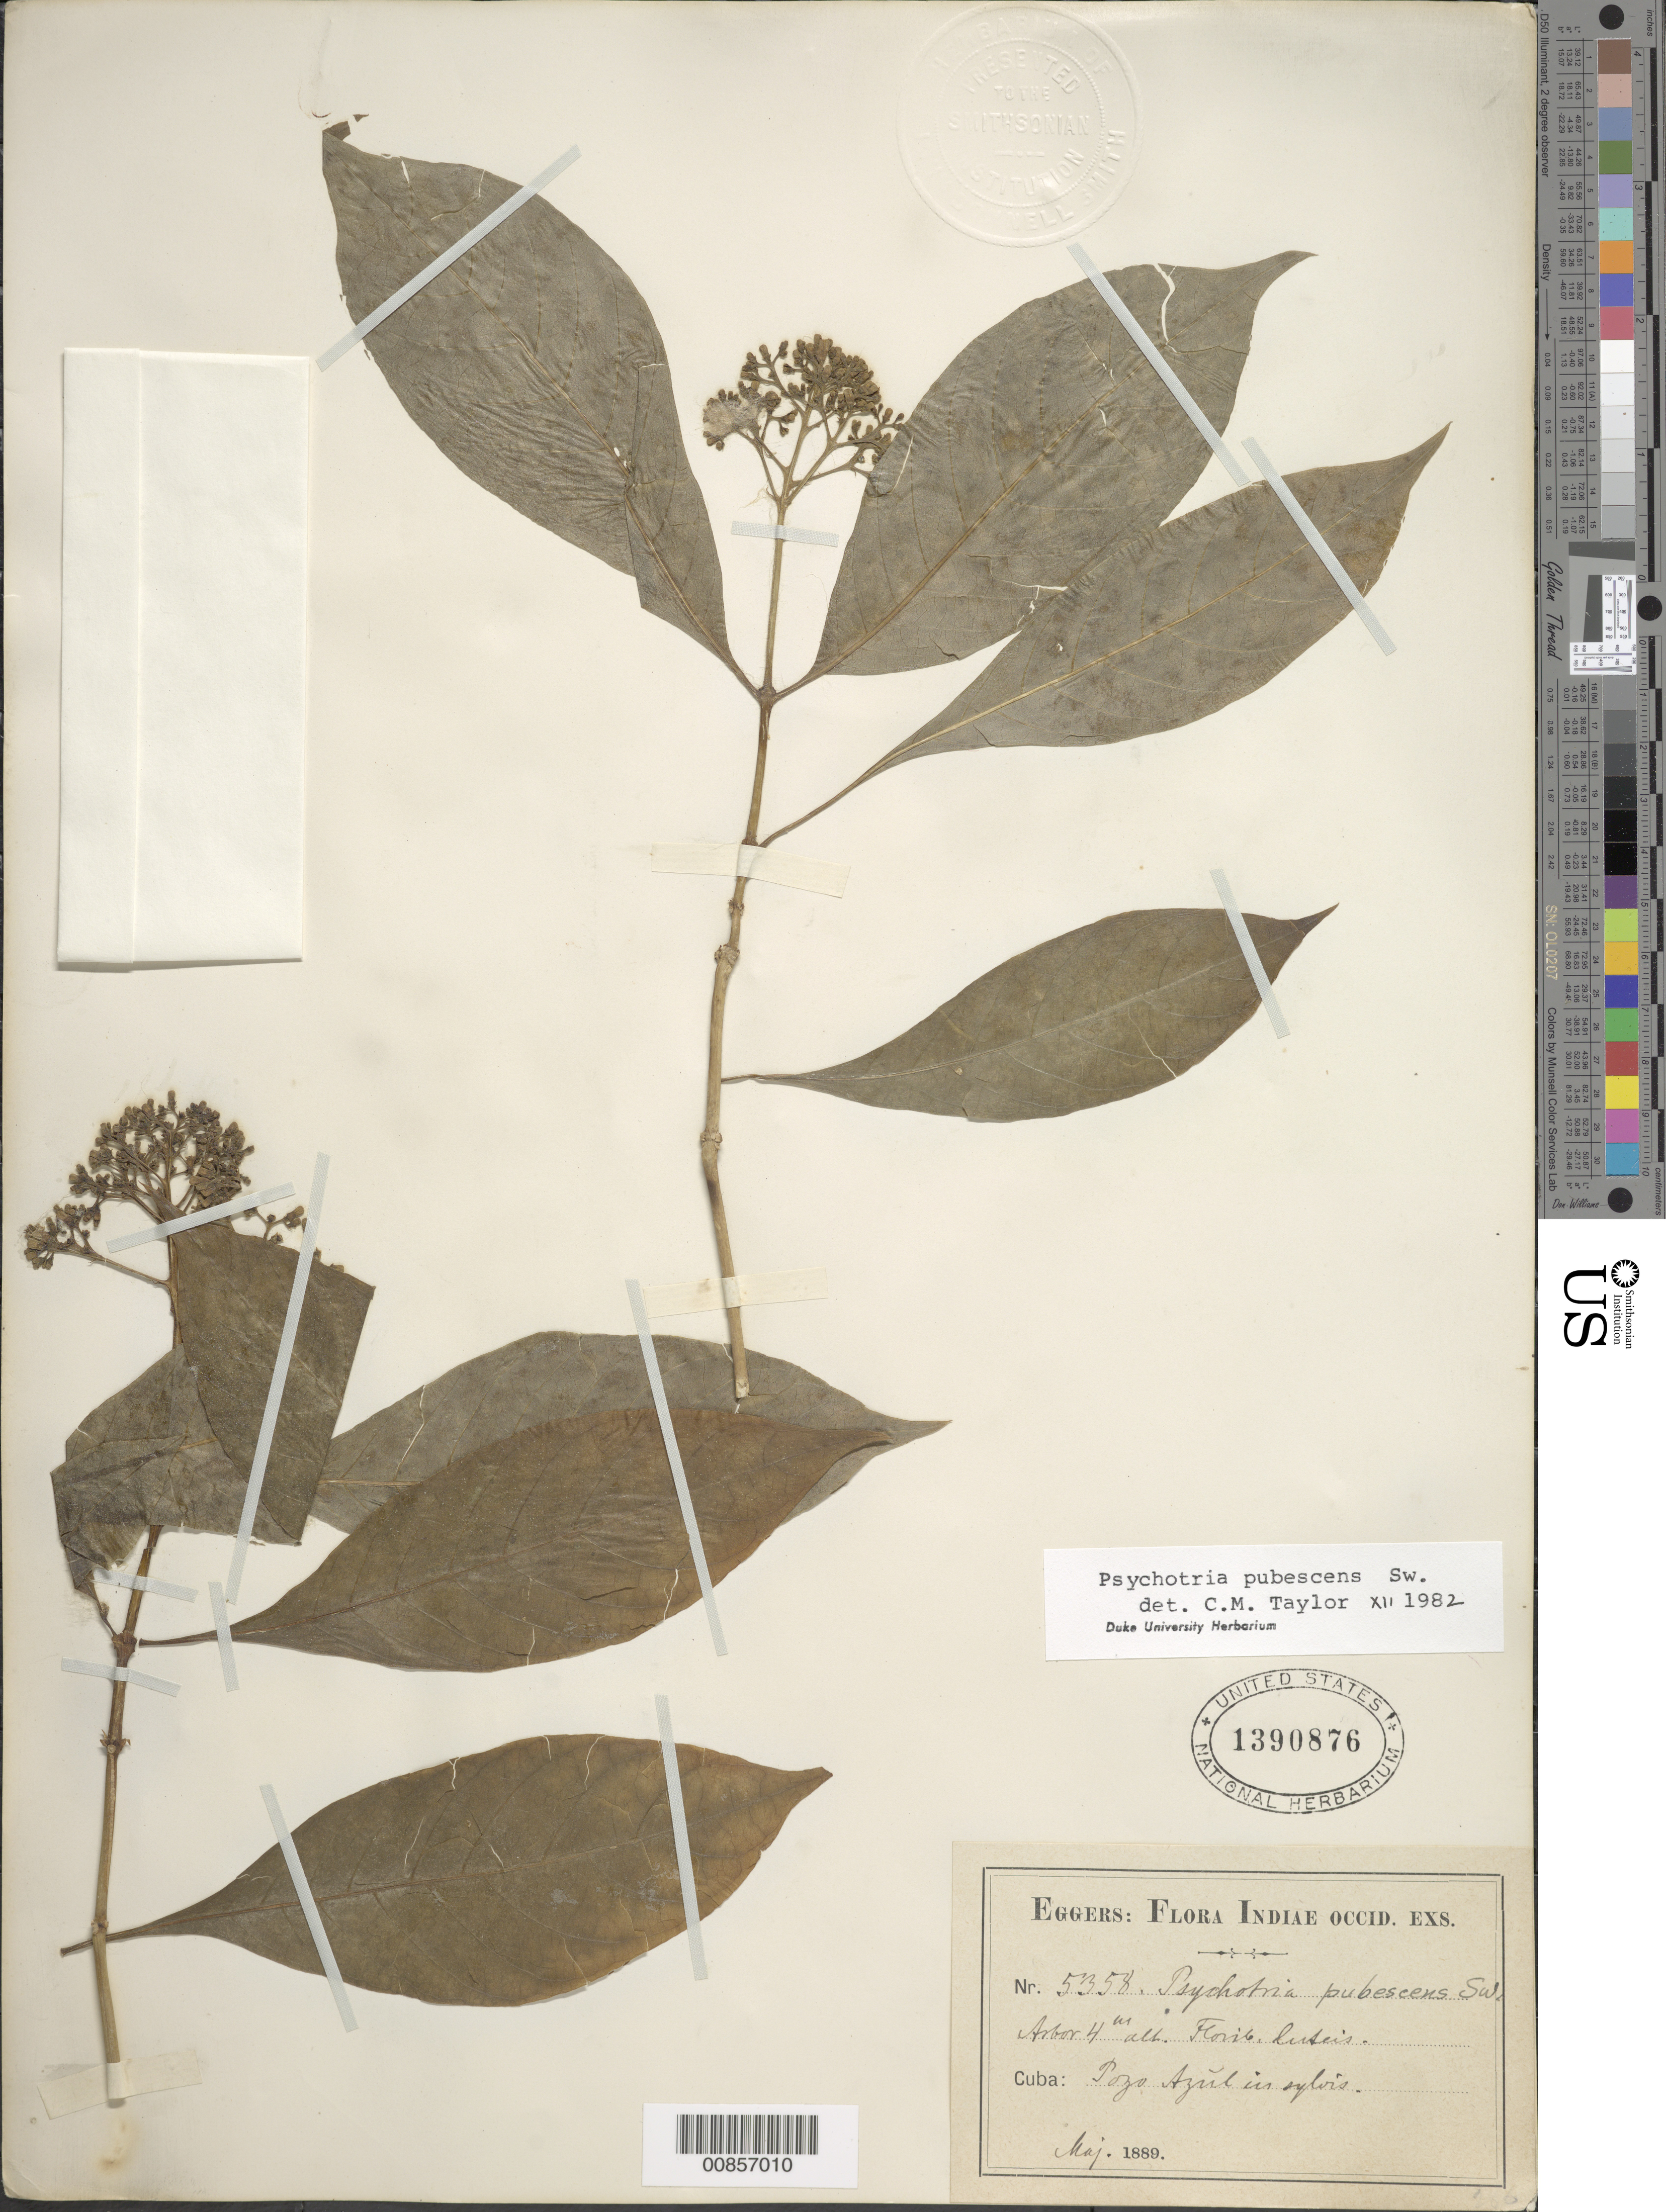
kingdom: Plantae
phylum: Tracheophyta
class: Magnoliopsida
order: Gentianales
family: Rubiaceae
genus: Psychotria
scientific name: Psychotria pubescens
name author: Sw.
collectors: H. F. A. von Eggers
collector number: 5358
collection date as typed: May 1889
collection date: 1889-05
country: Cuba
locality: Tozo Azul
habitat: In sylvis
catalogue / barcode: US 1390876